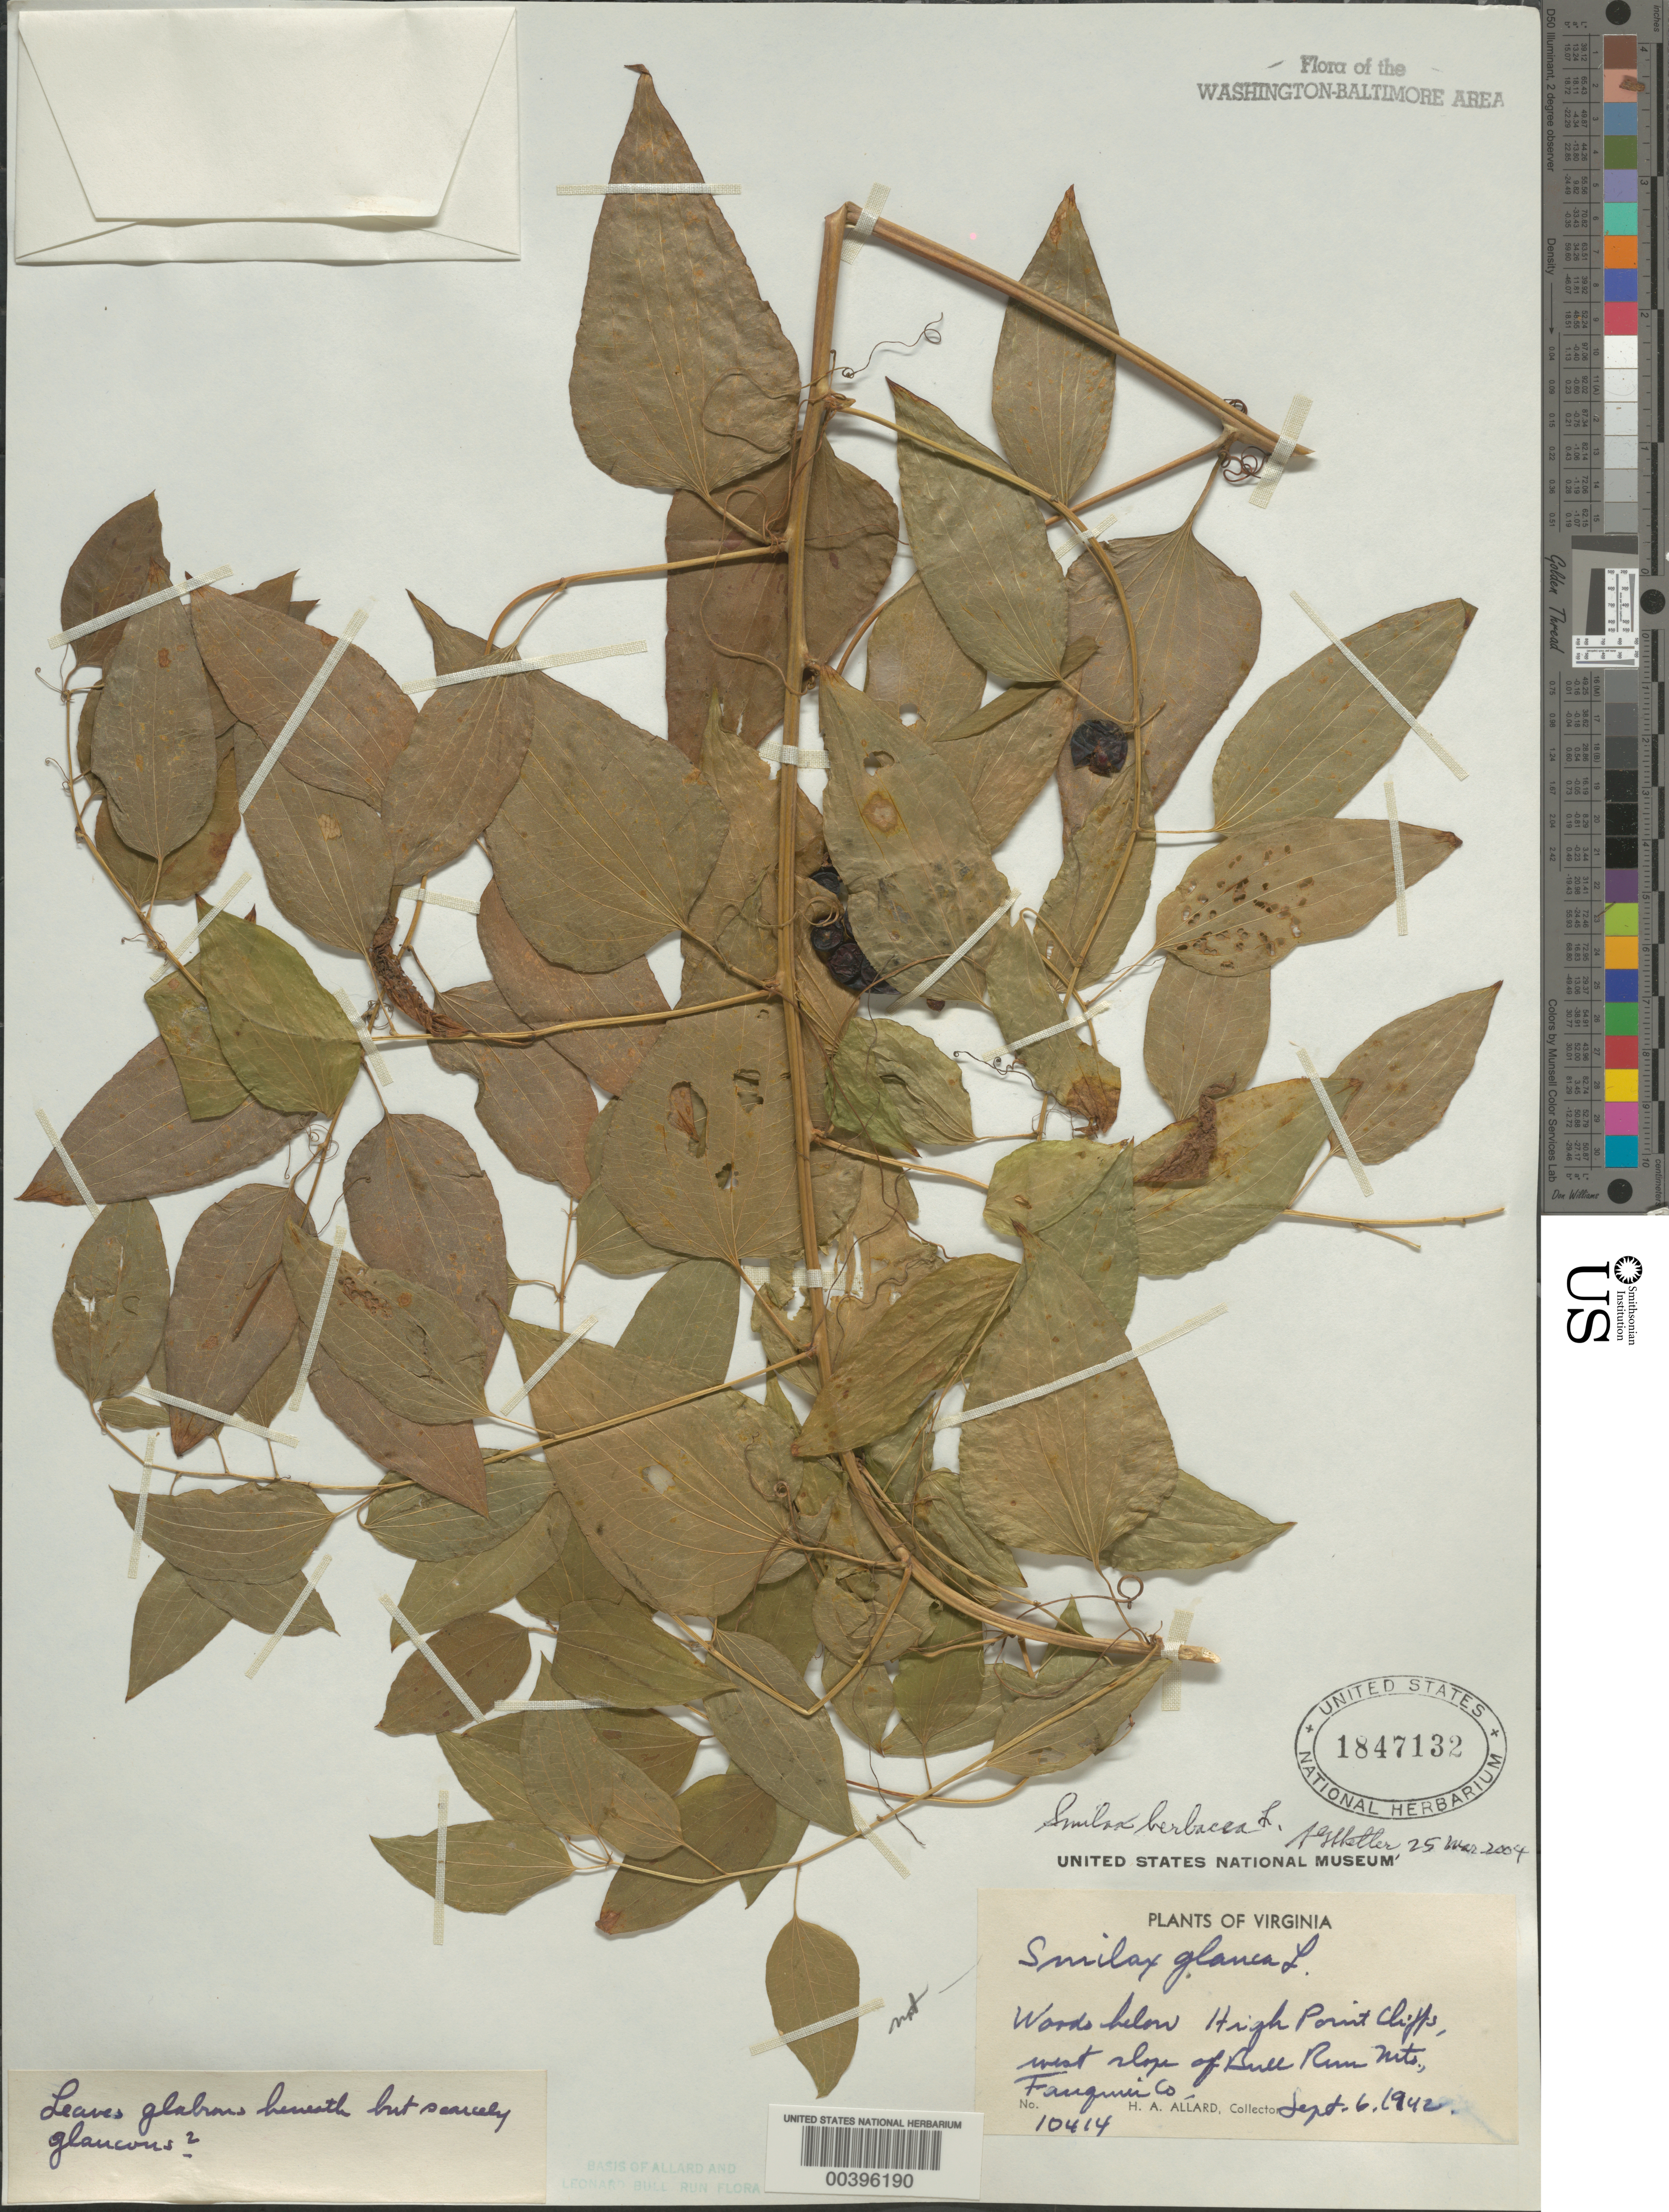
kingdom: Plantae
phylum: Tracheophyta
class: Liliopsida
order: Liliales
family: Smilacaceae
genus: Smilax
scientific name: Smilax herbacea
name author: L.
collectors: H. A. Allard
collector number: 10414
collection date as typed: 06 Sep 1942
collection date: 1942-09-06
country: United States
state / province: Virginia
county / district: Fauquier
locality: Below High Point Cliffs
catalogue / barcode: US 1847132